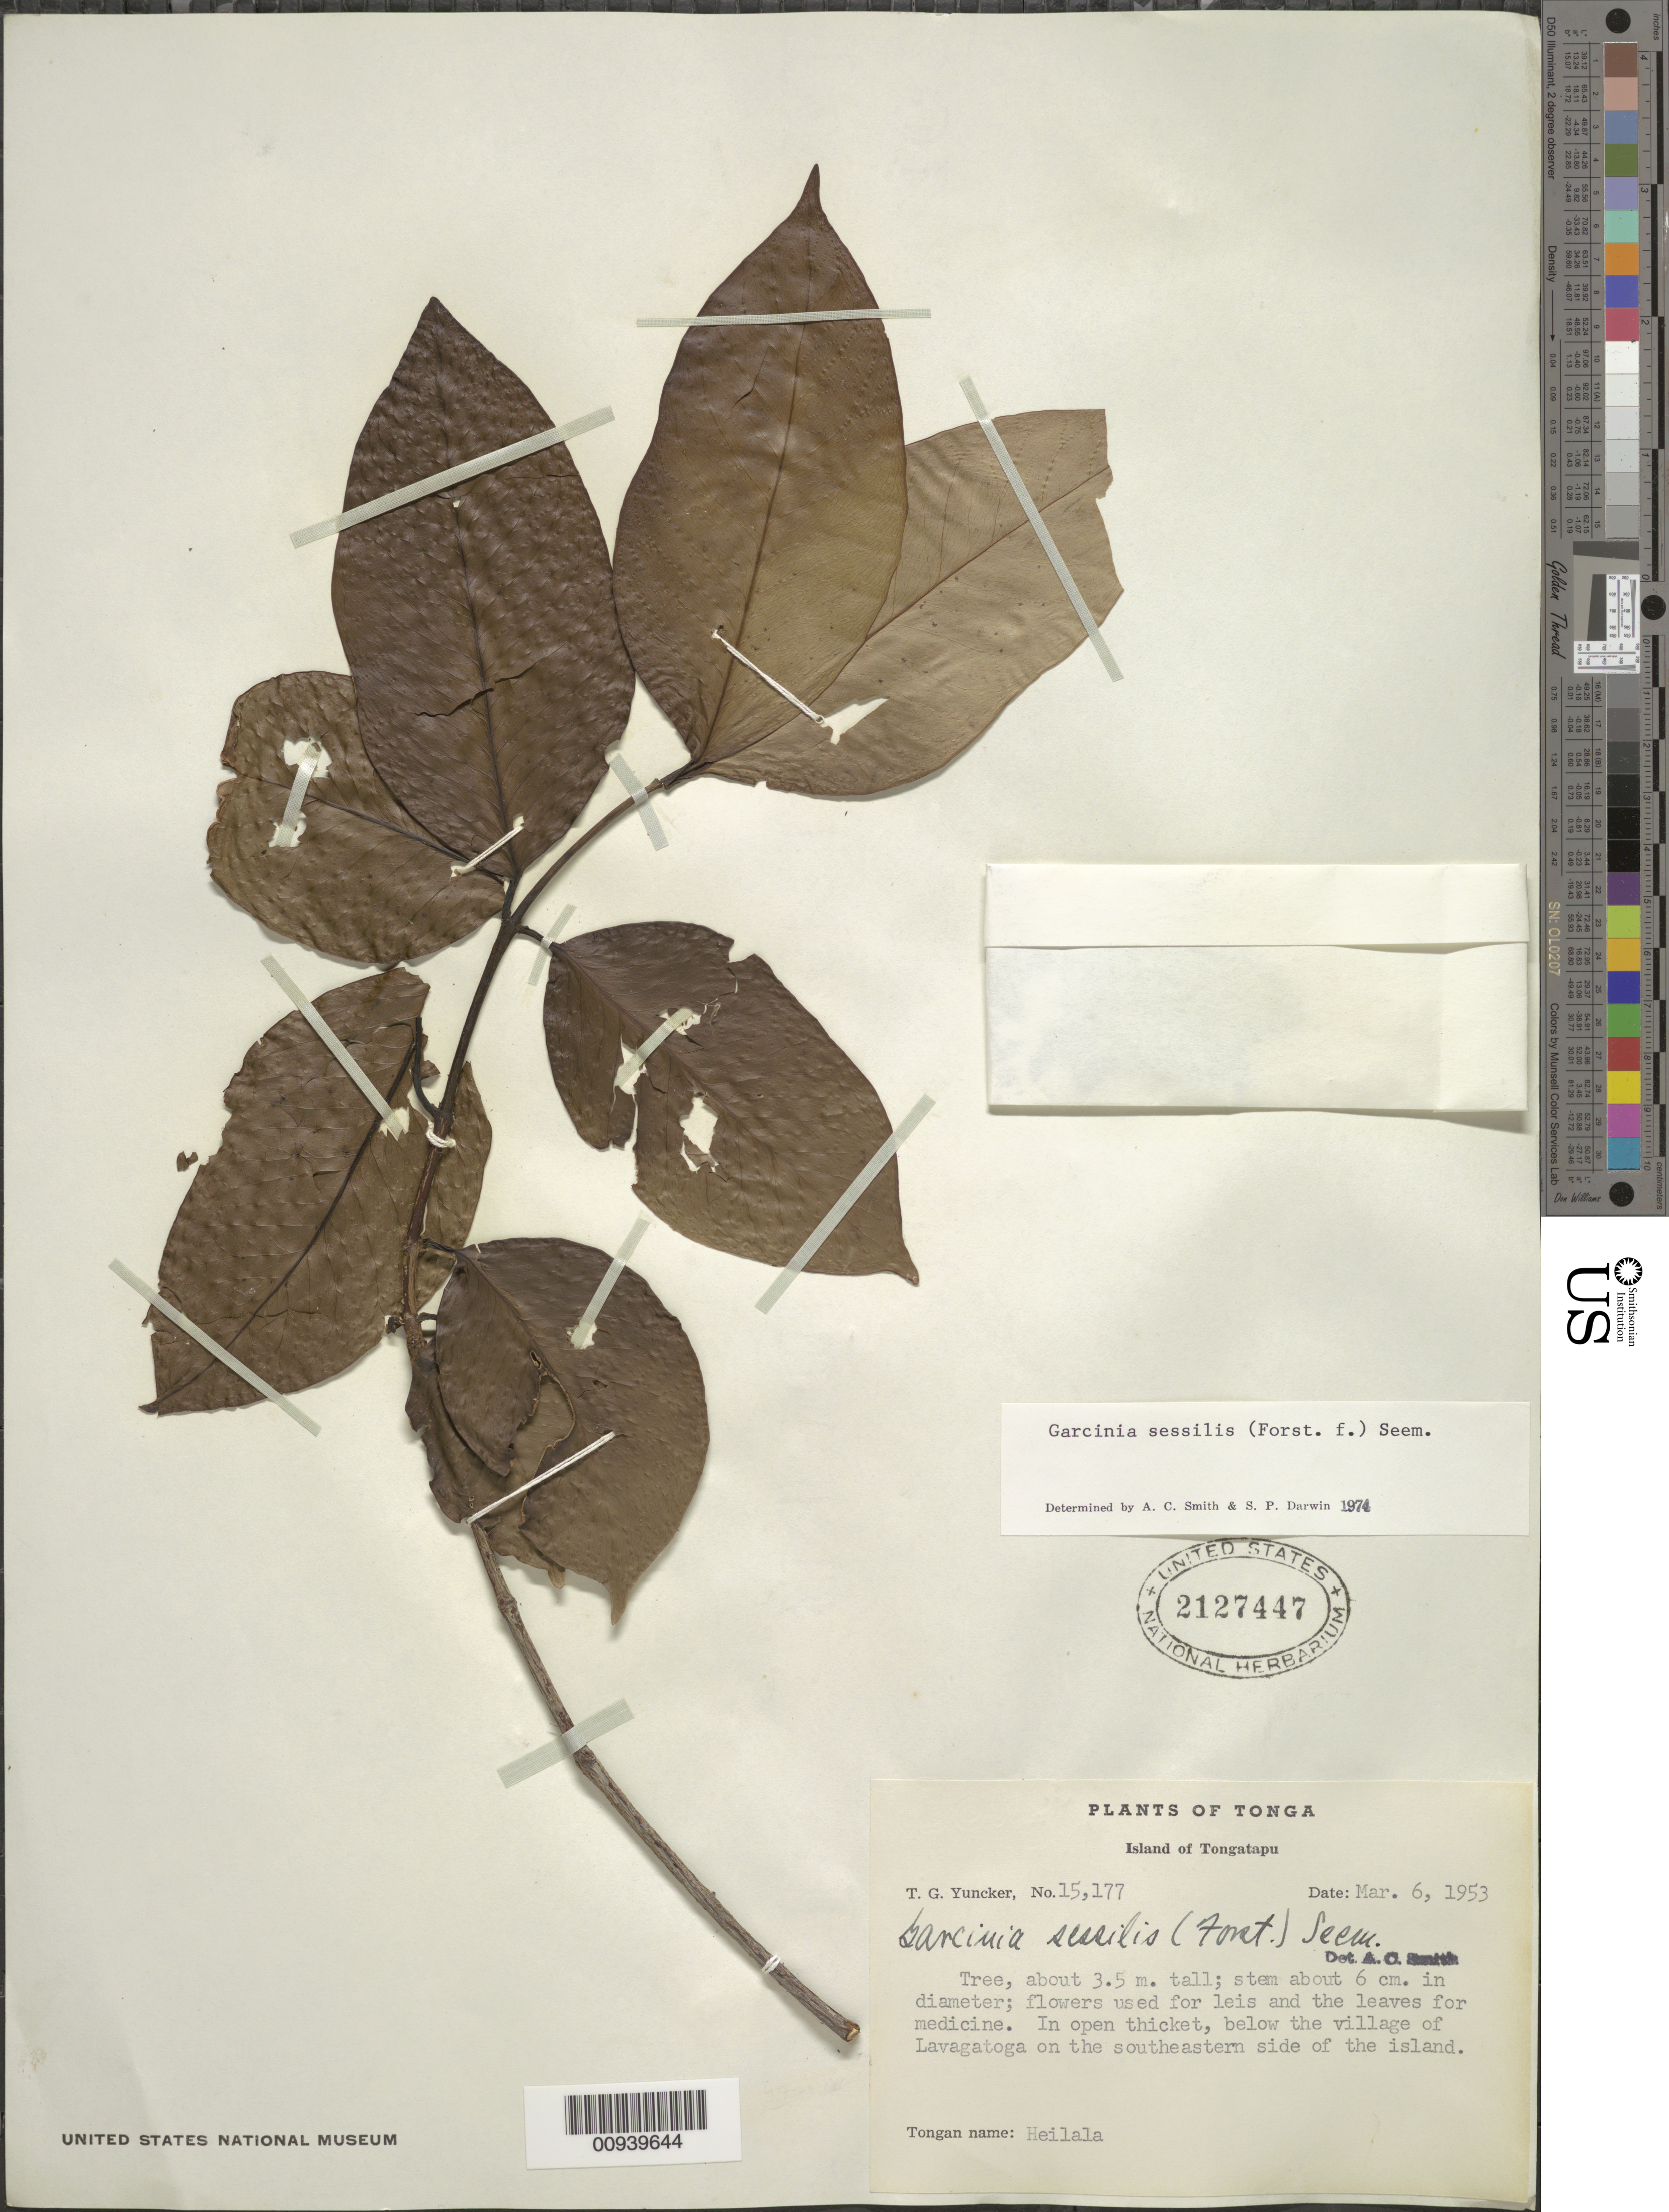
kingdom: Plantae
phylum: Tracheophyta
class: Magnoliopsida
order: Malpighiales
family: Clusiaceae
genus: Garcinia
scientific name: Garcinia sessilis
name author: (G. Forst.) Seem.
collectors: T. G. Yuncker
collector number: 15177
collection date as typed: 06 Mar 1953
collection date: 1953-03-06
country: Tonga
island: Tongatapu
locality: Below the village of Lavagatoga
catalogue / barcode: US 2127447